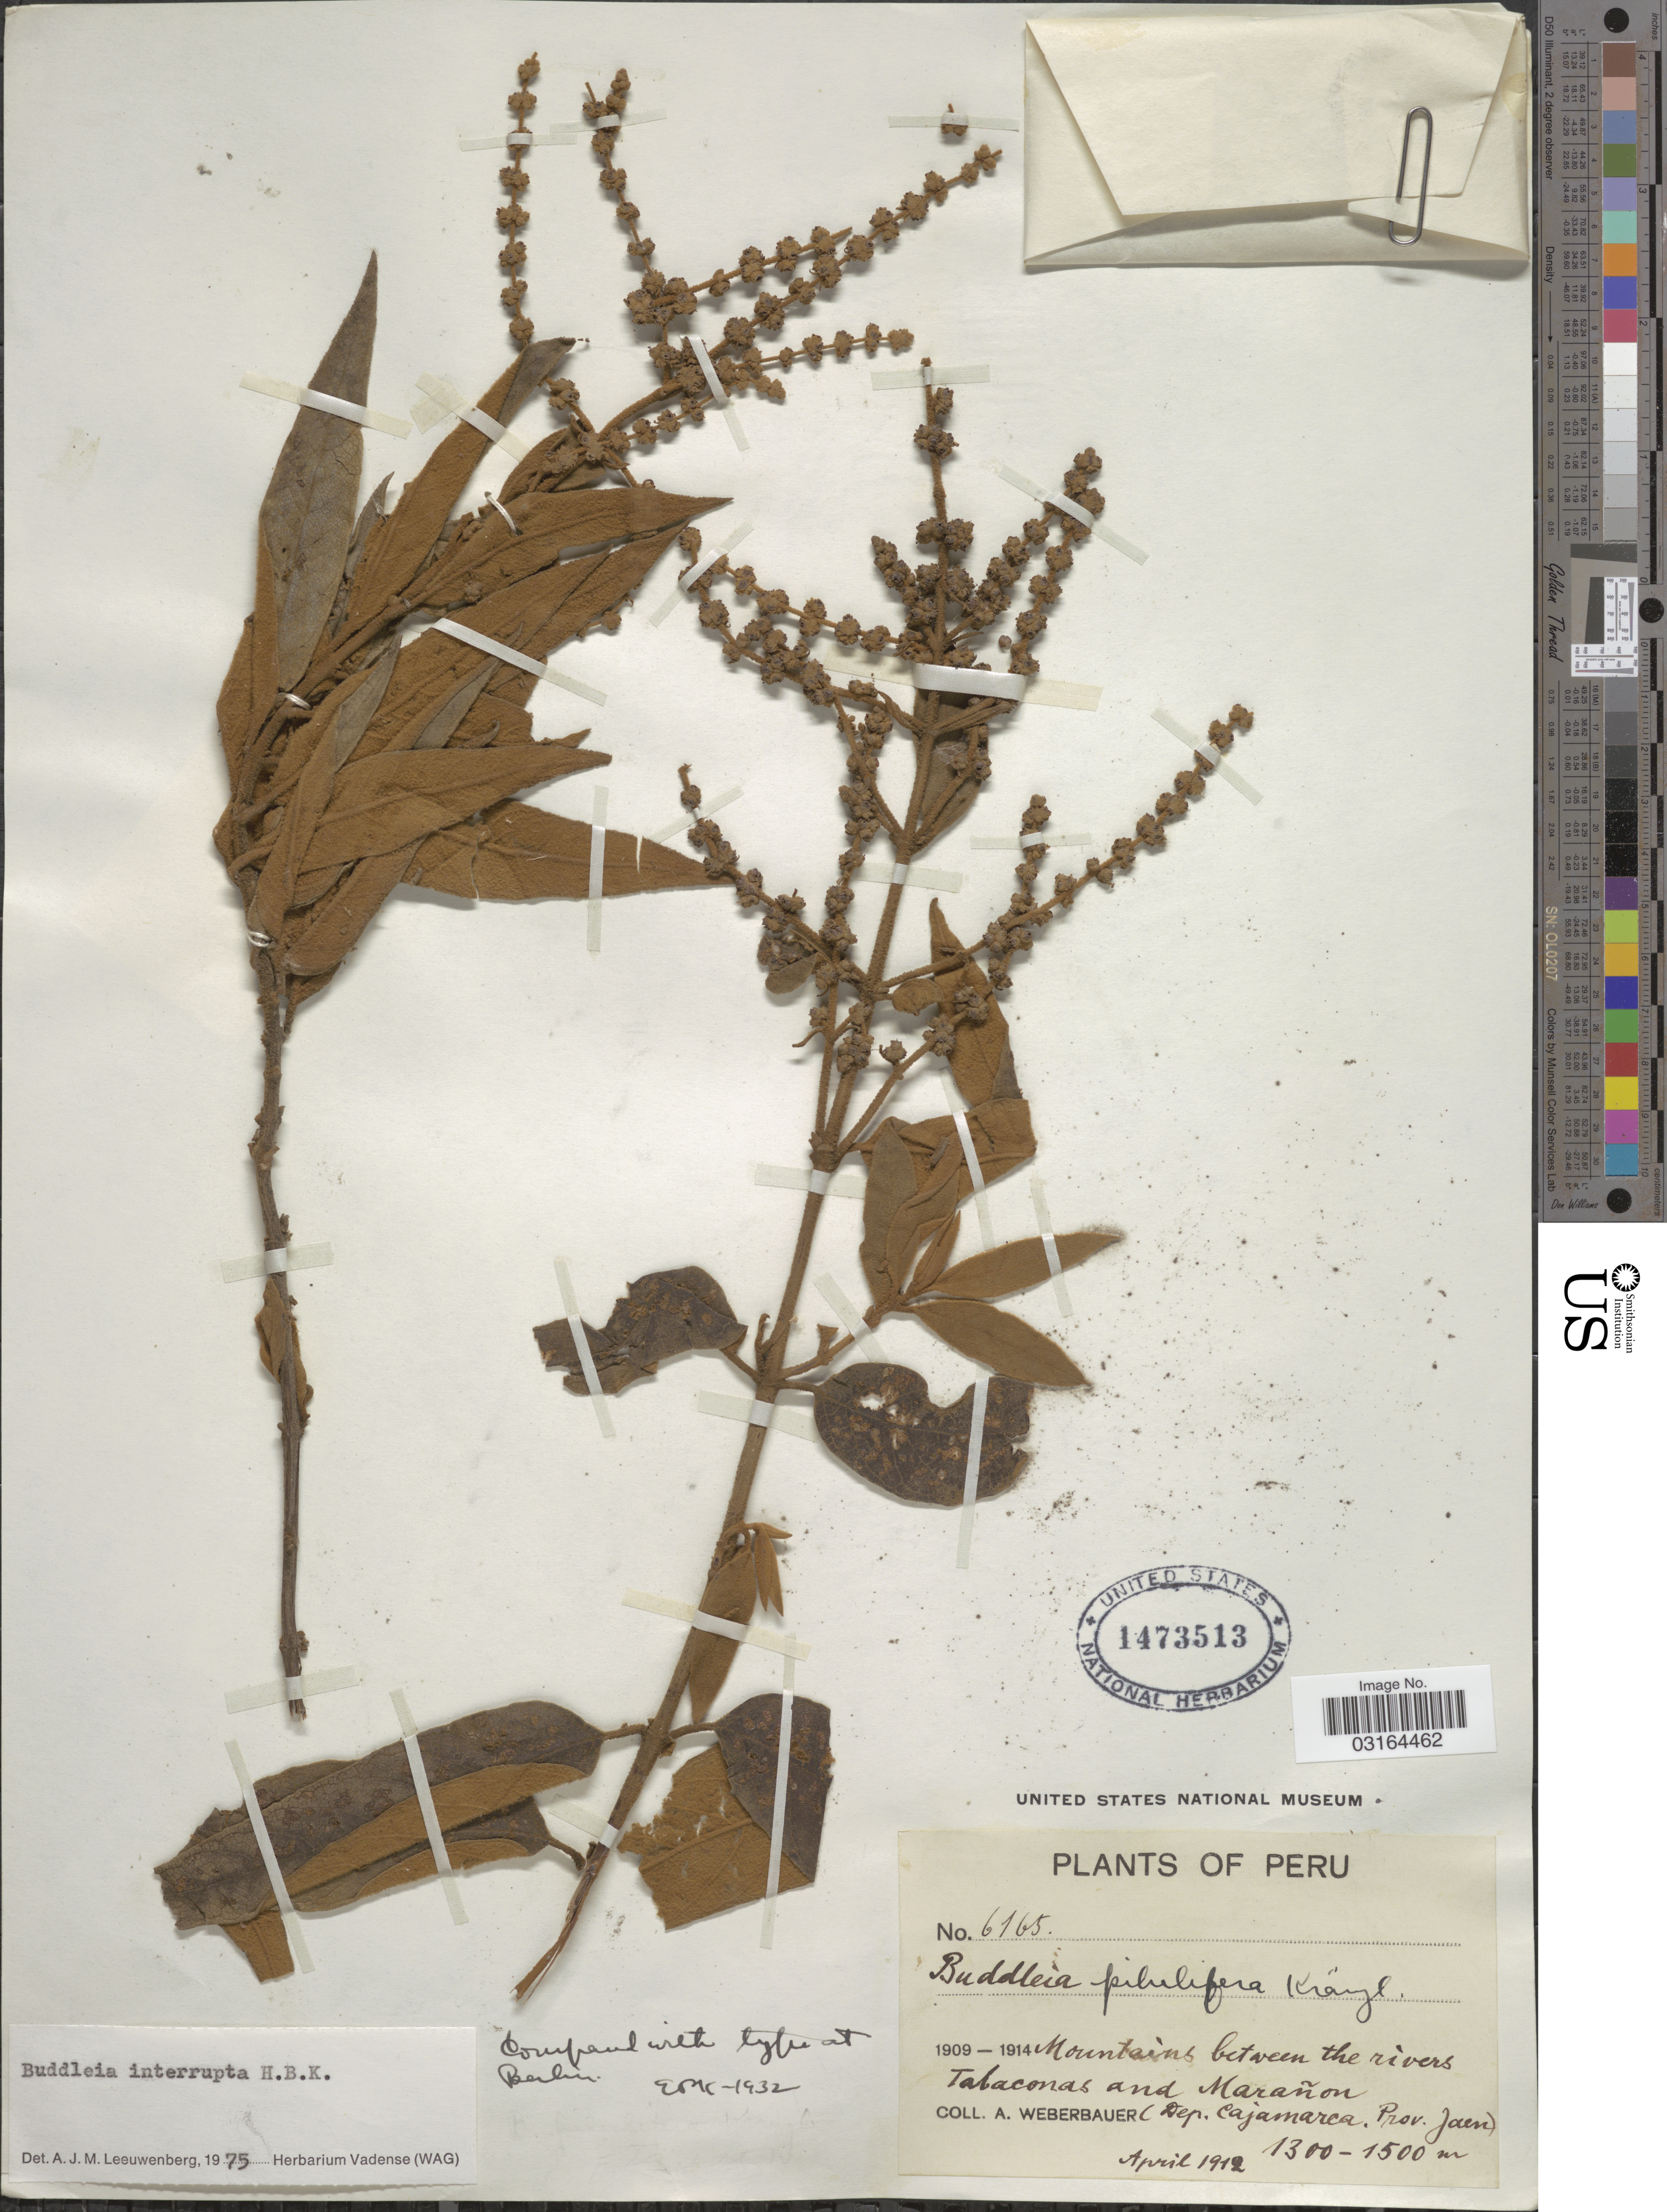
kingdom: Plantae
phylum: Tracheophyta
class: Magnoliopsida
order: Lamiales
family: Scrophulariaceae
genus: Buddleja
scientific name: Buddleja interrupta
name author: Kunth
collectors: A. Weberbauer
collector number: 6165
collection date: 1912-04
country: Peru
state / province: Cajamarca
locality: Mountains between the rivers Tabaconas and Marañon (Dep. Cajamarca, Prov. Jaén)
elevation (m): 1300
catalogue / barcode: US 1473513